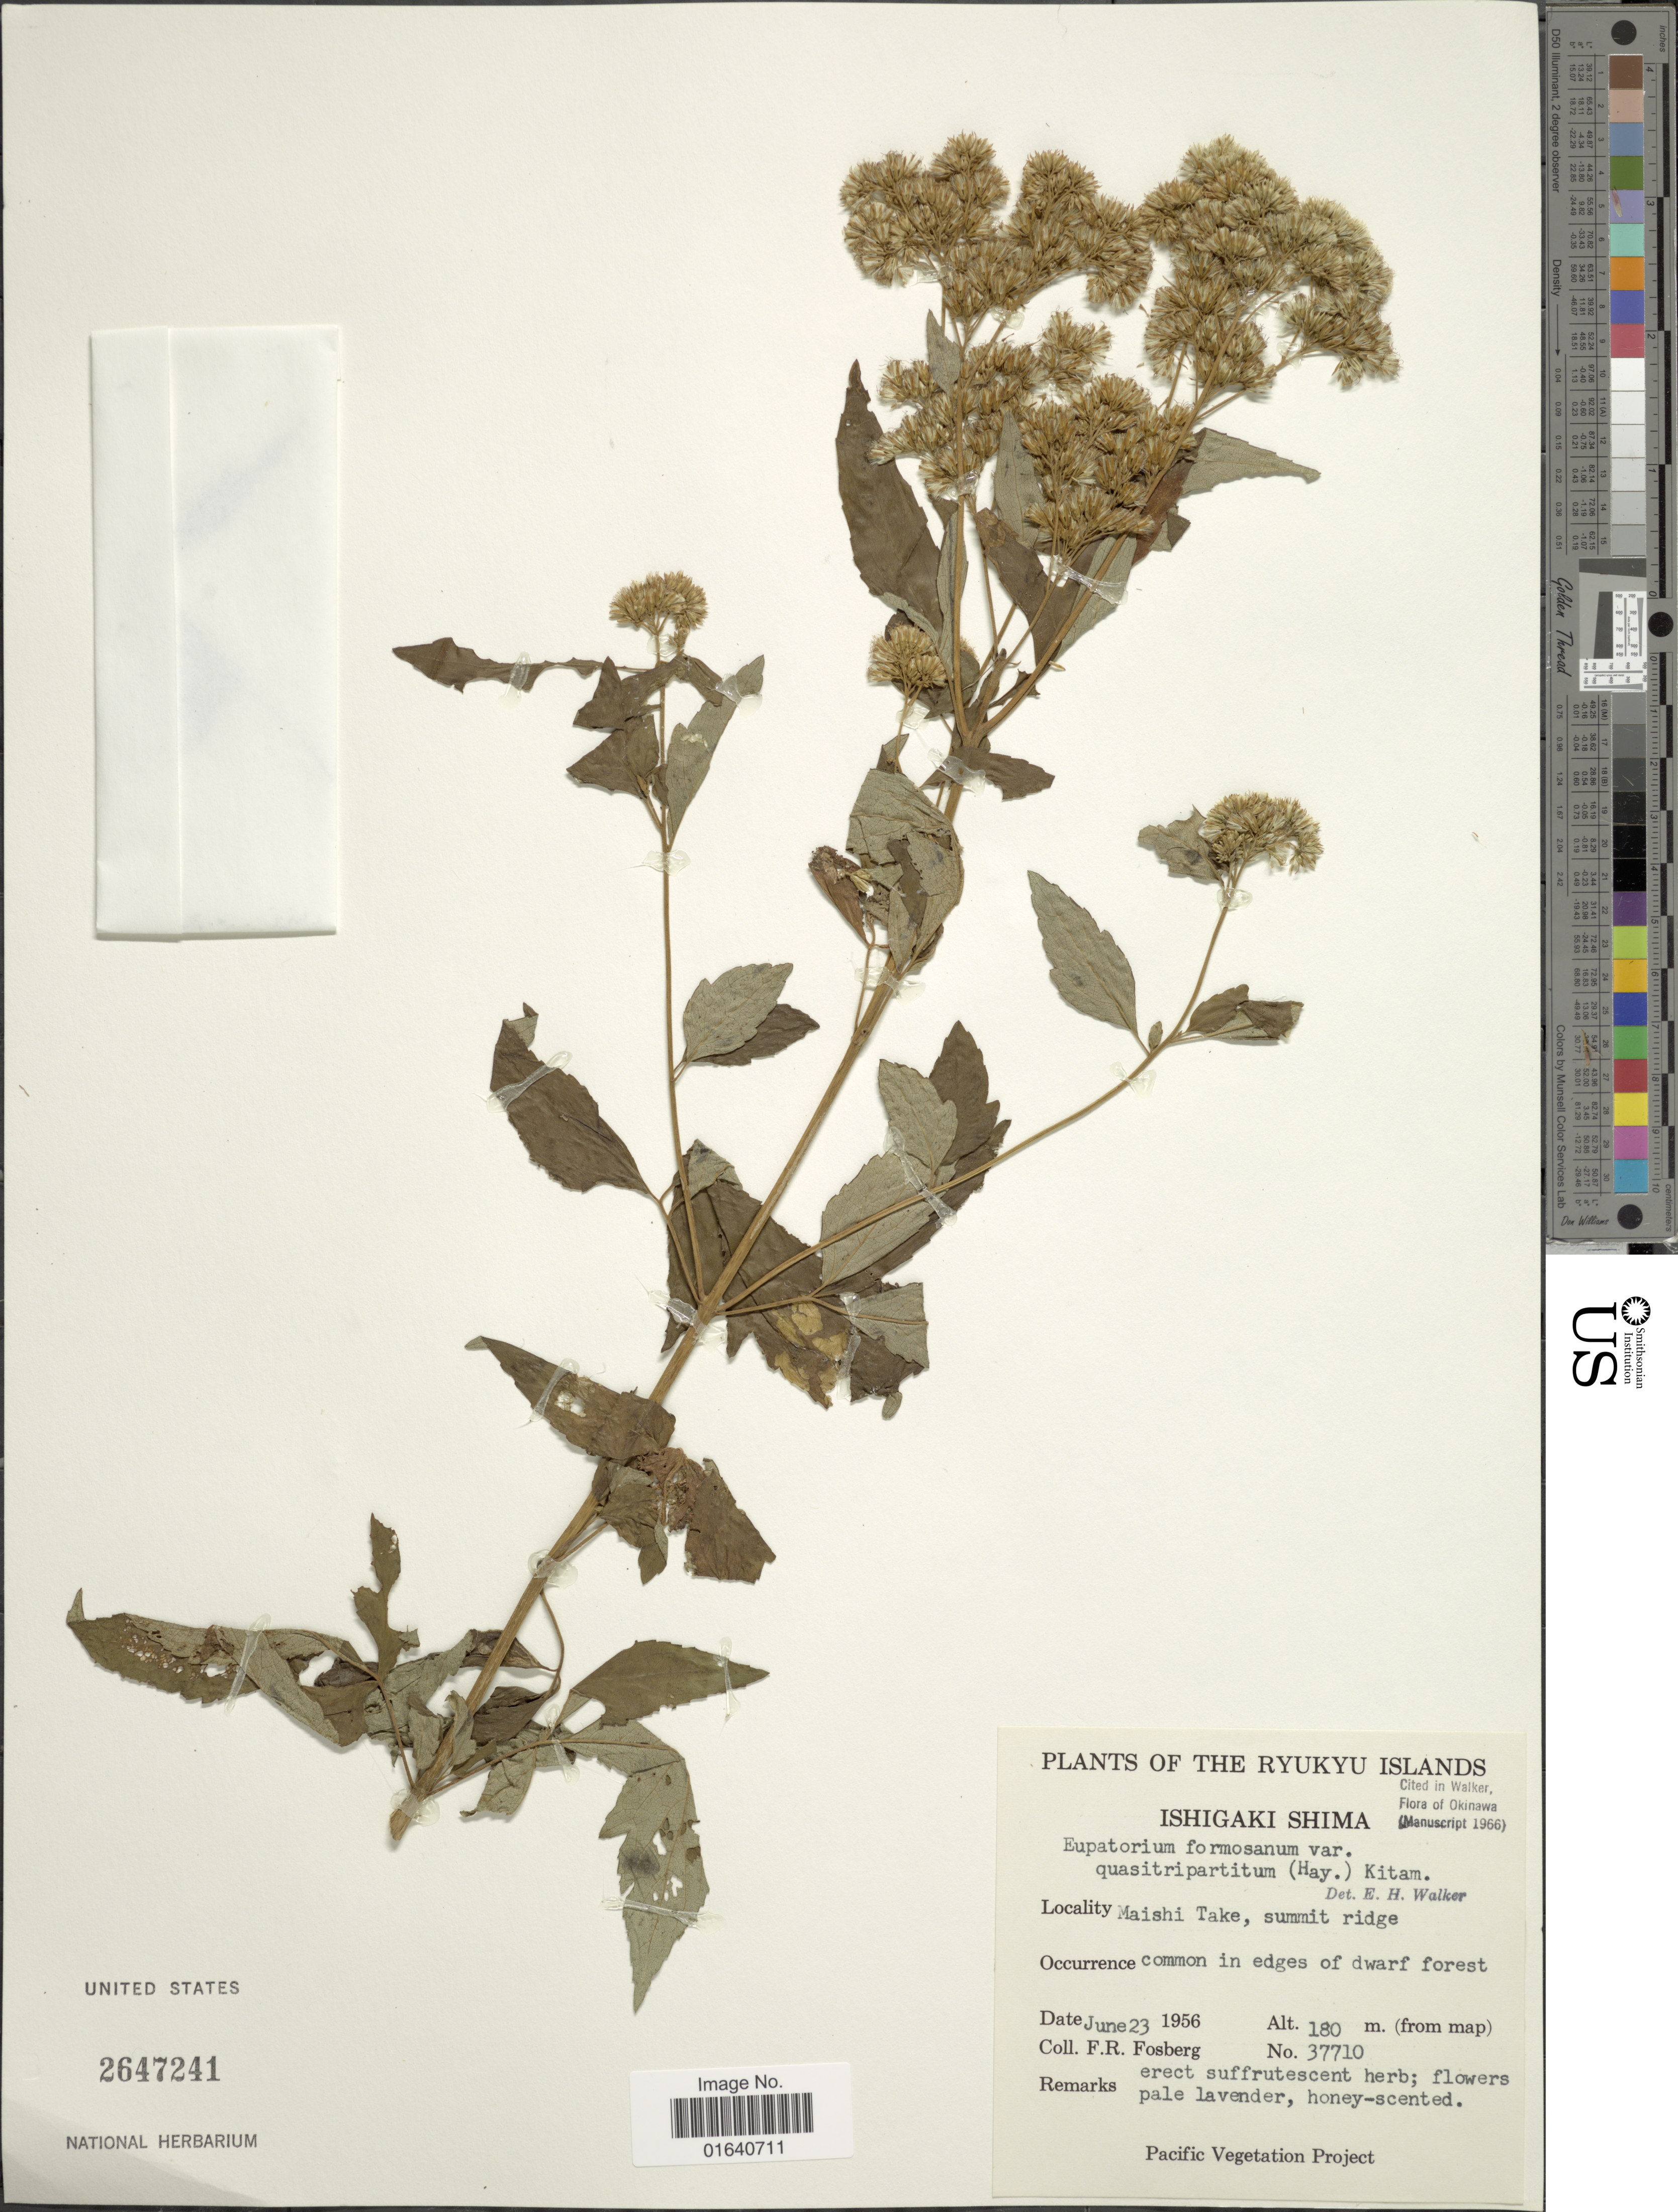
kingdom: Plantae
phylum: Tracheophyta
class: Magnoliopsida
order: Asterales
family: Asteraceae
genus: Eupatorium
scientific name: Eupatorium formosanum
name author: Hayata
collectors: F. R. Fosberg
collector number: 37710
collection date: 1956-06-23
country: Japan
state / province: Okinawa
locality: The Ryukyu Islands, Ishigaki Shima, Maishi Take, summit ridge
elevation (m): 180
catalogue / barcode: US 2647241